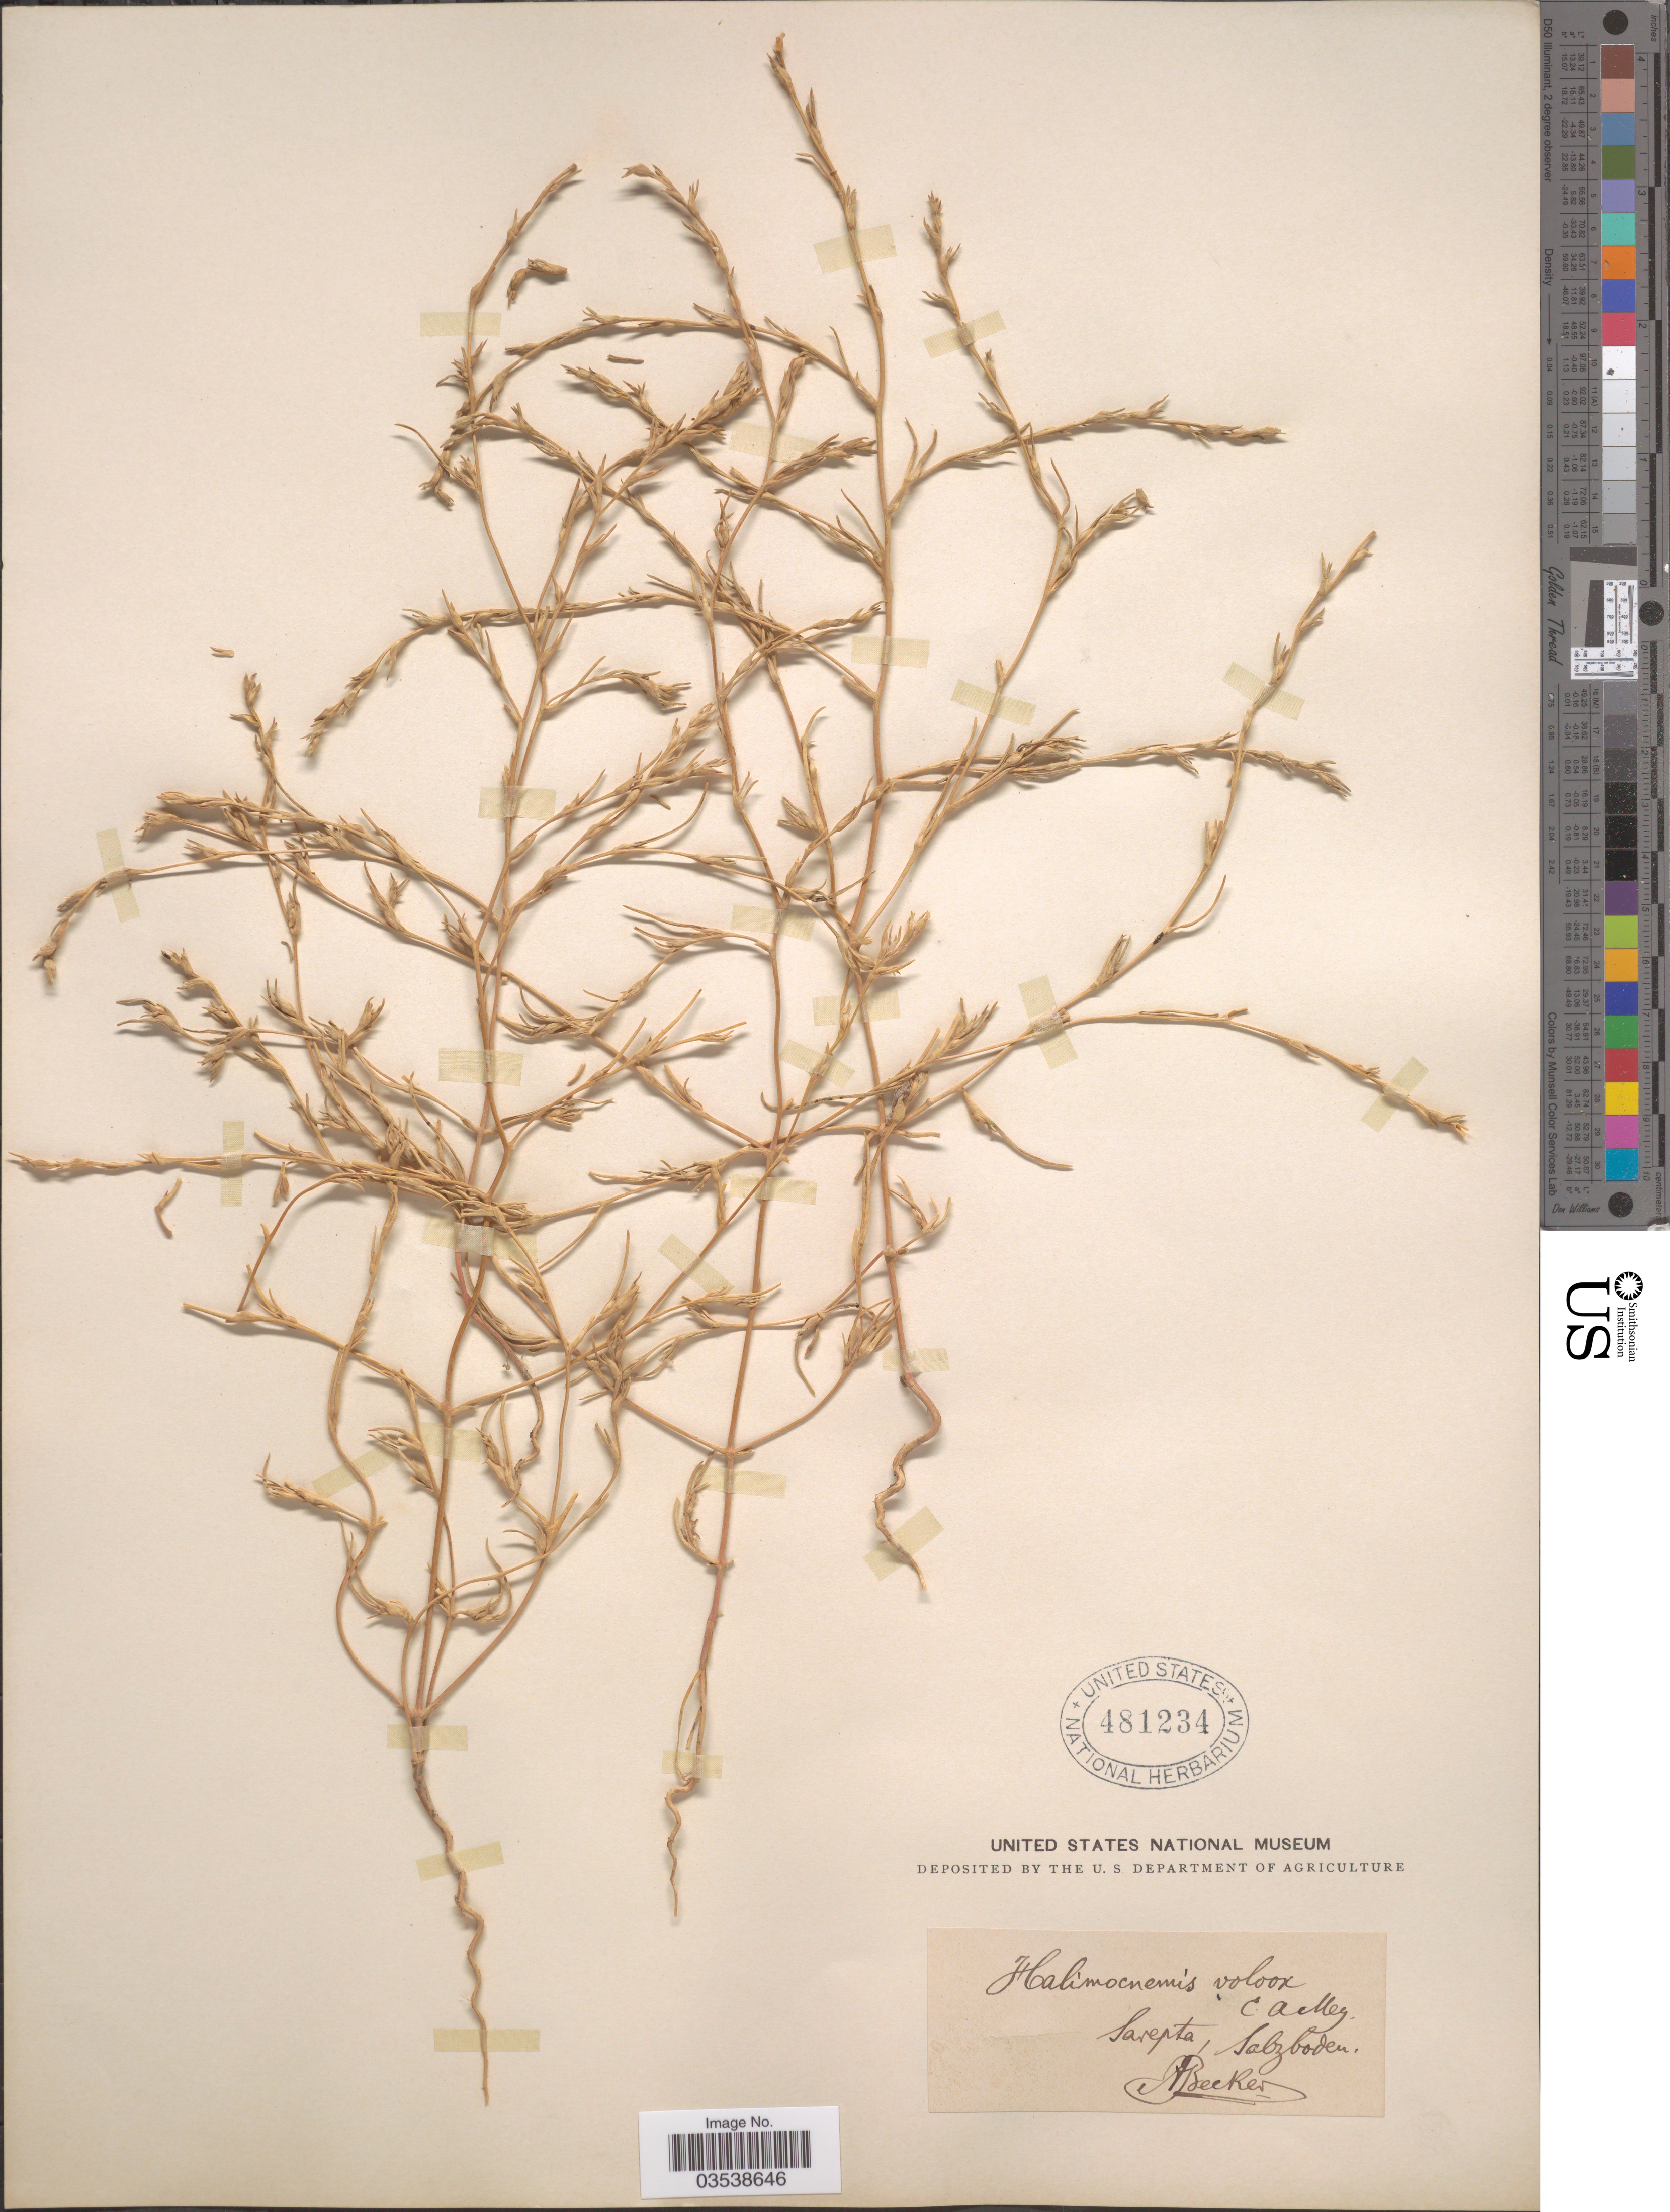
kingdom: Plantae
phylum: Tracheophyta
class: Magnoliopsida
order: Caryophyllales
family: Amaranthaceae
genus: Halimocnemis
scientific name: Halimocnemis volvox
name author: (Pall.) C.A. Mey.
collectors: A. Becker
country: Russian Federation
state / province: Volgograd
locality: Sarepta.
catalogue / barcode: US 481234